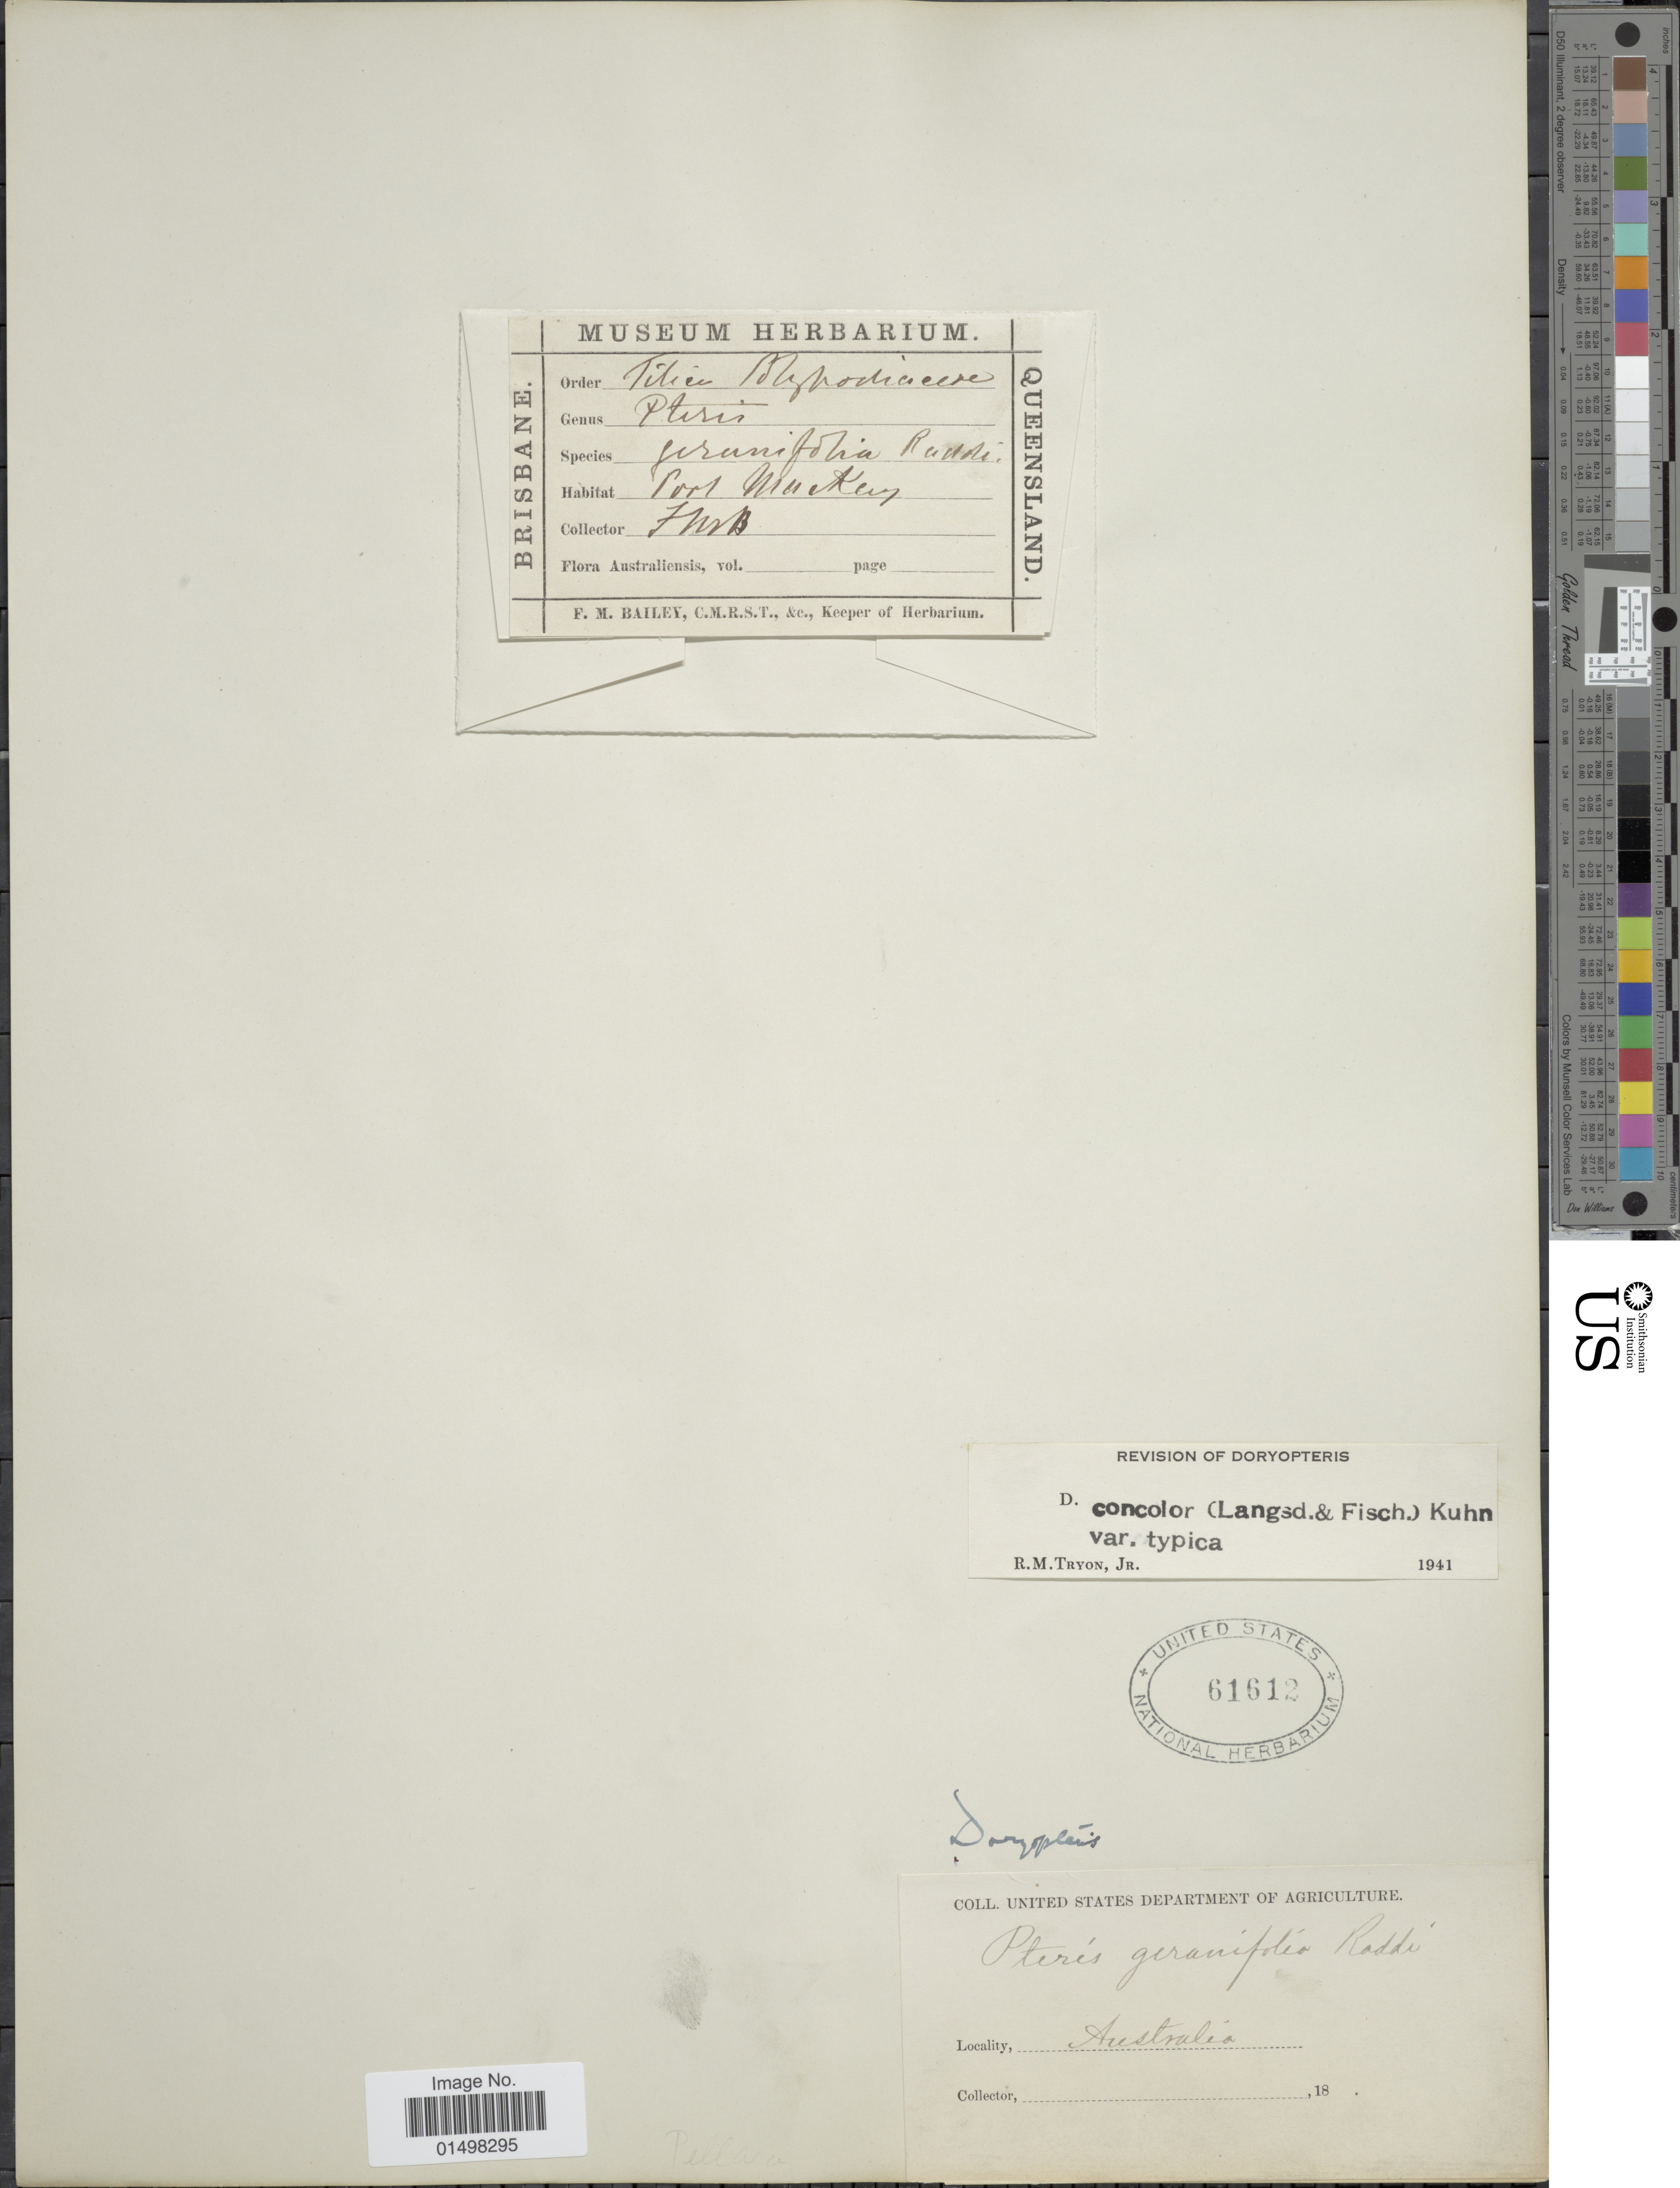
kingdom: Plantae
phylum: Tracheophyta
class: Polypodiopsida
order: Polypodiales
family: Pteridaceae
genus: Doryopteris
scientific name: Doryopteris concolor var. concolor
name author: (Langsd. & Fisch.) Kuhn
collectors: United States Department of Agriculture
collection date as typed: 18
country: Australia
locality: Port Mackey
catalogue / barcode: US 61612